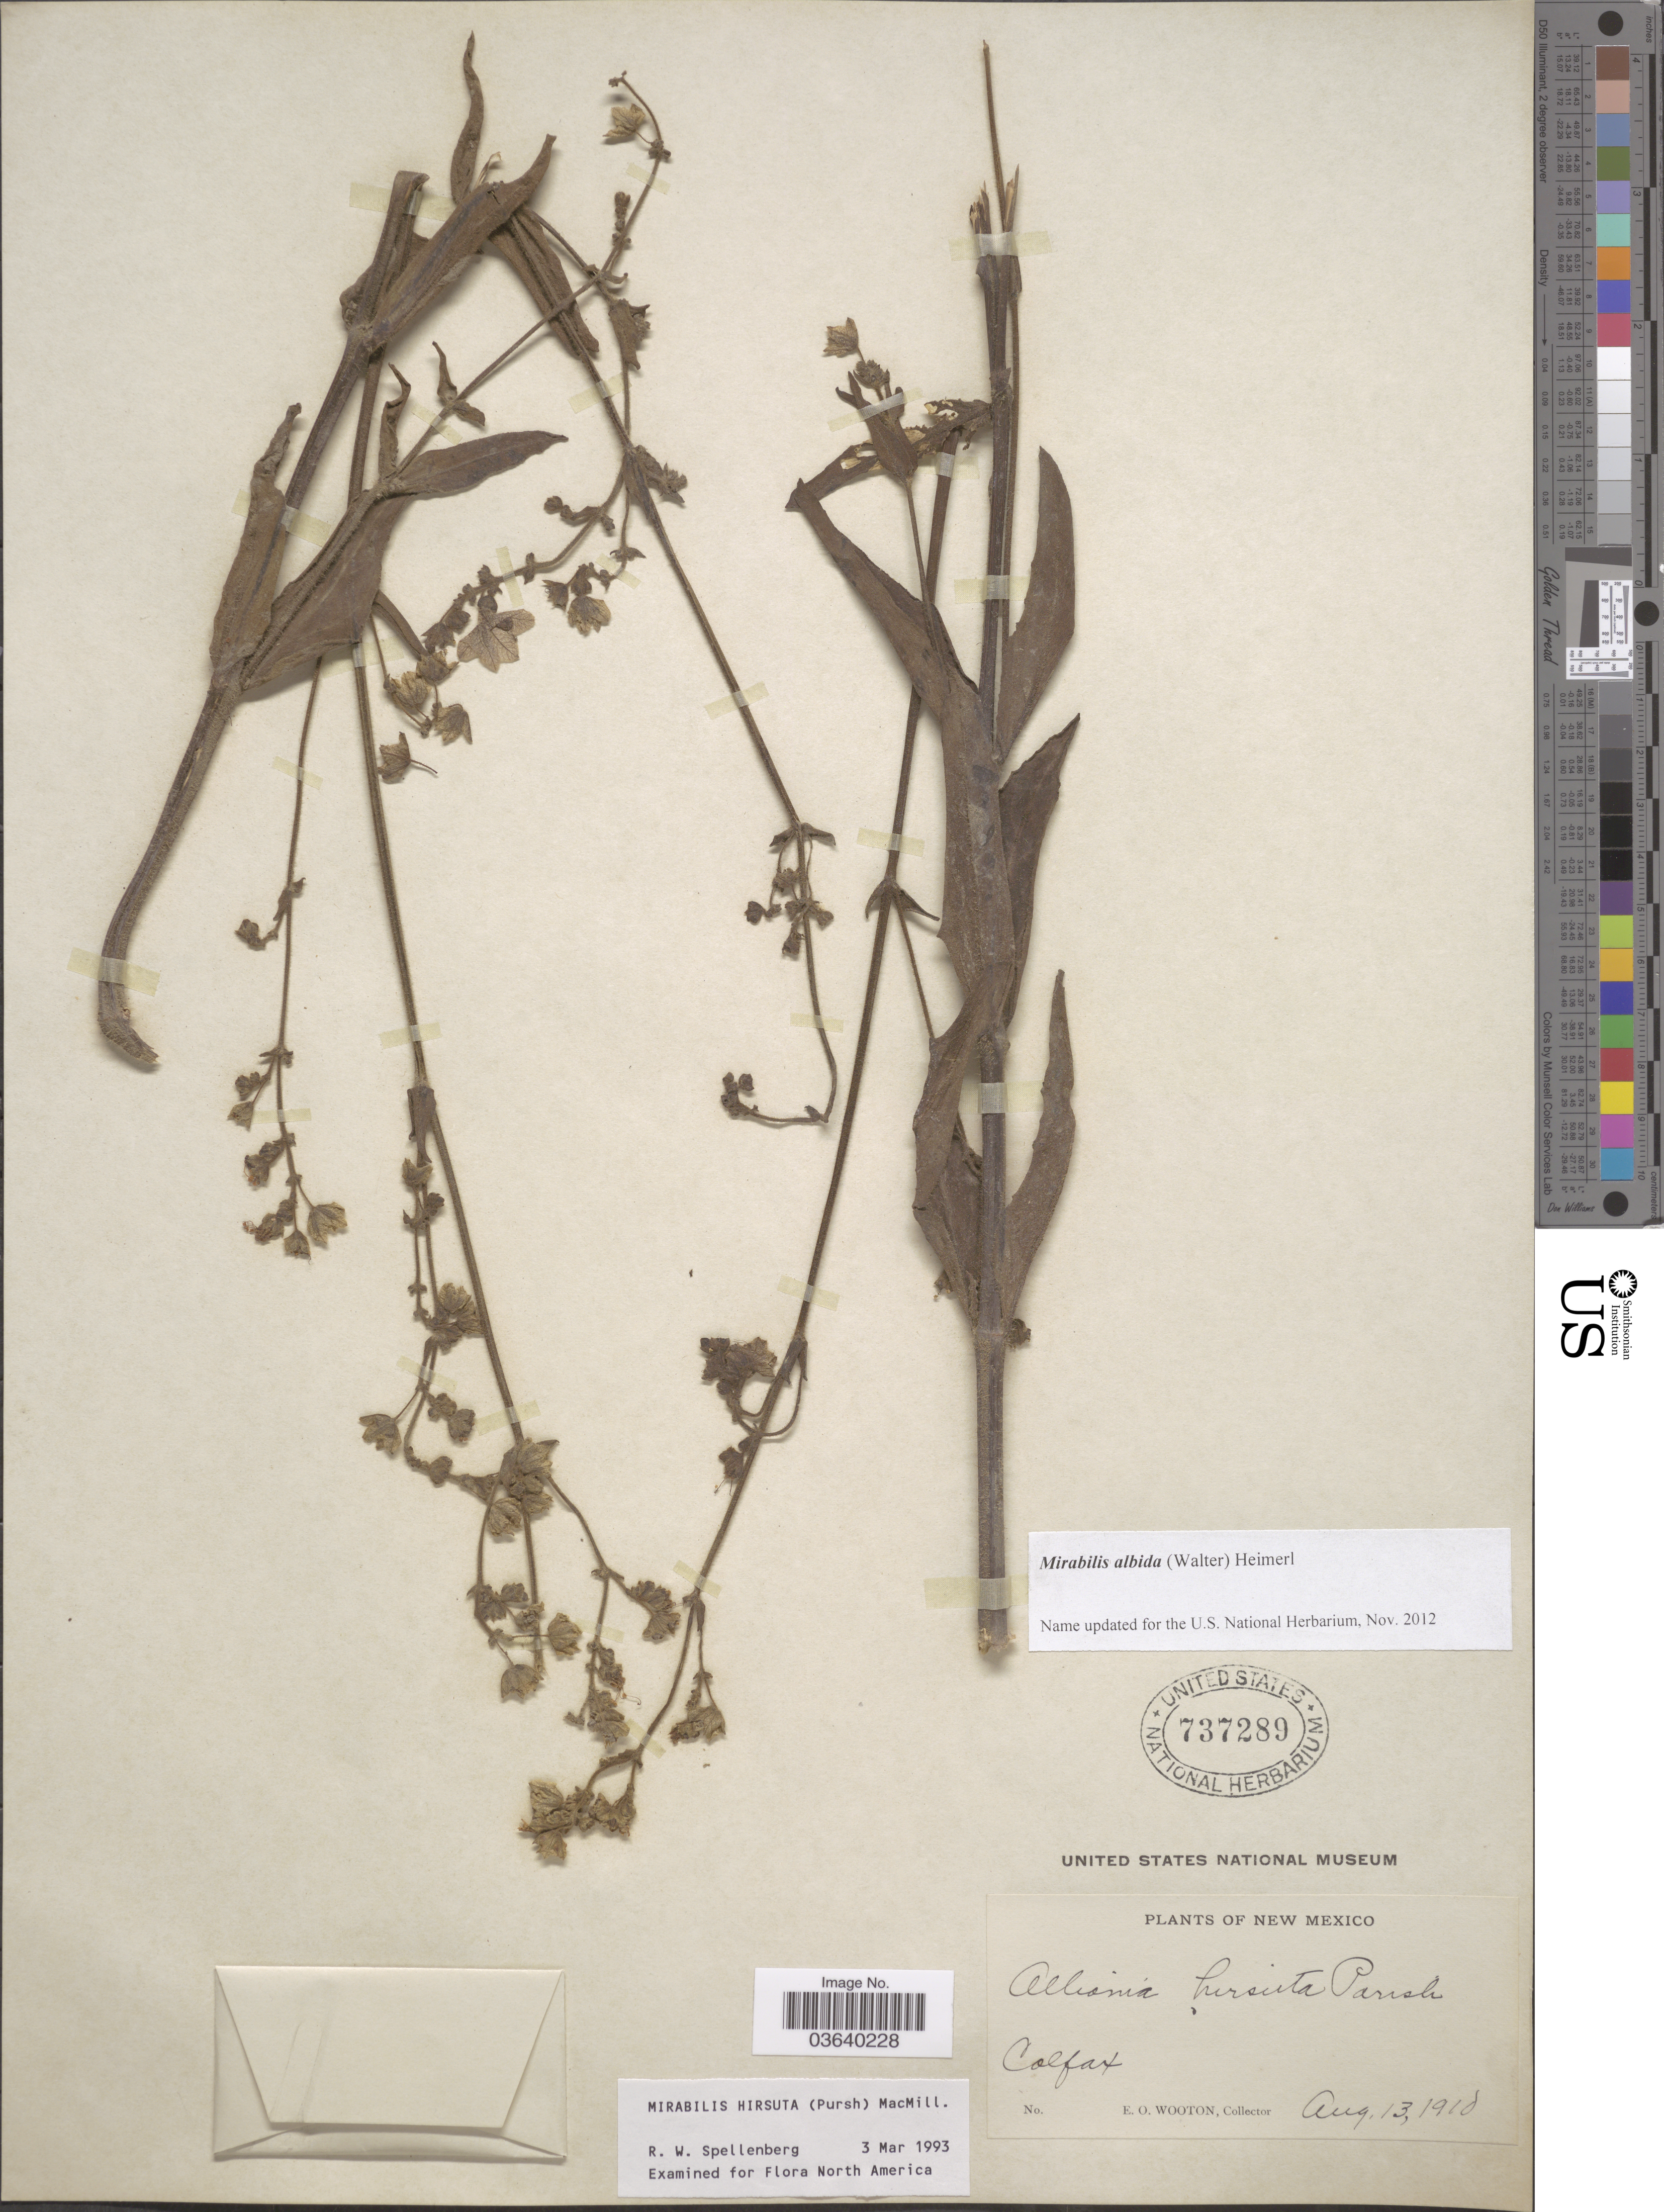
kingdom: Plantae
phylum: Tracheophyta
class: Magnoliopsida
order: Caryophyllales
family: Nyctaginaceae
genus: Mirabilis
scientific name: Mirabilis albida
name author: (Walter) Heimerl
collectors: E. O. Wooton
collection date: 1910-08-13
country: United States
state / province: New Mexico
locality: Colfax.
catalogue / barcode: US 737289